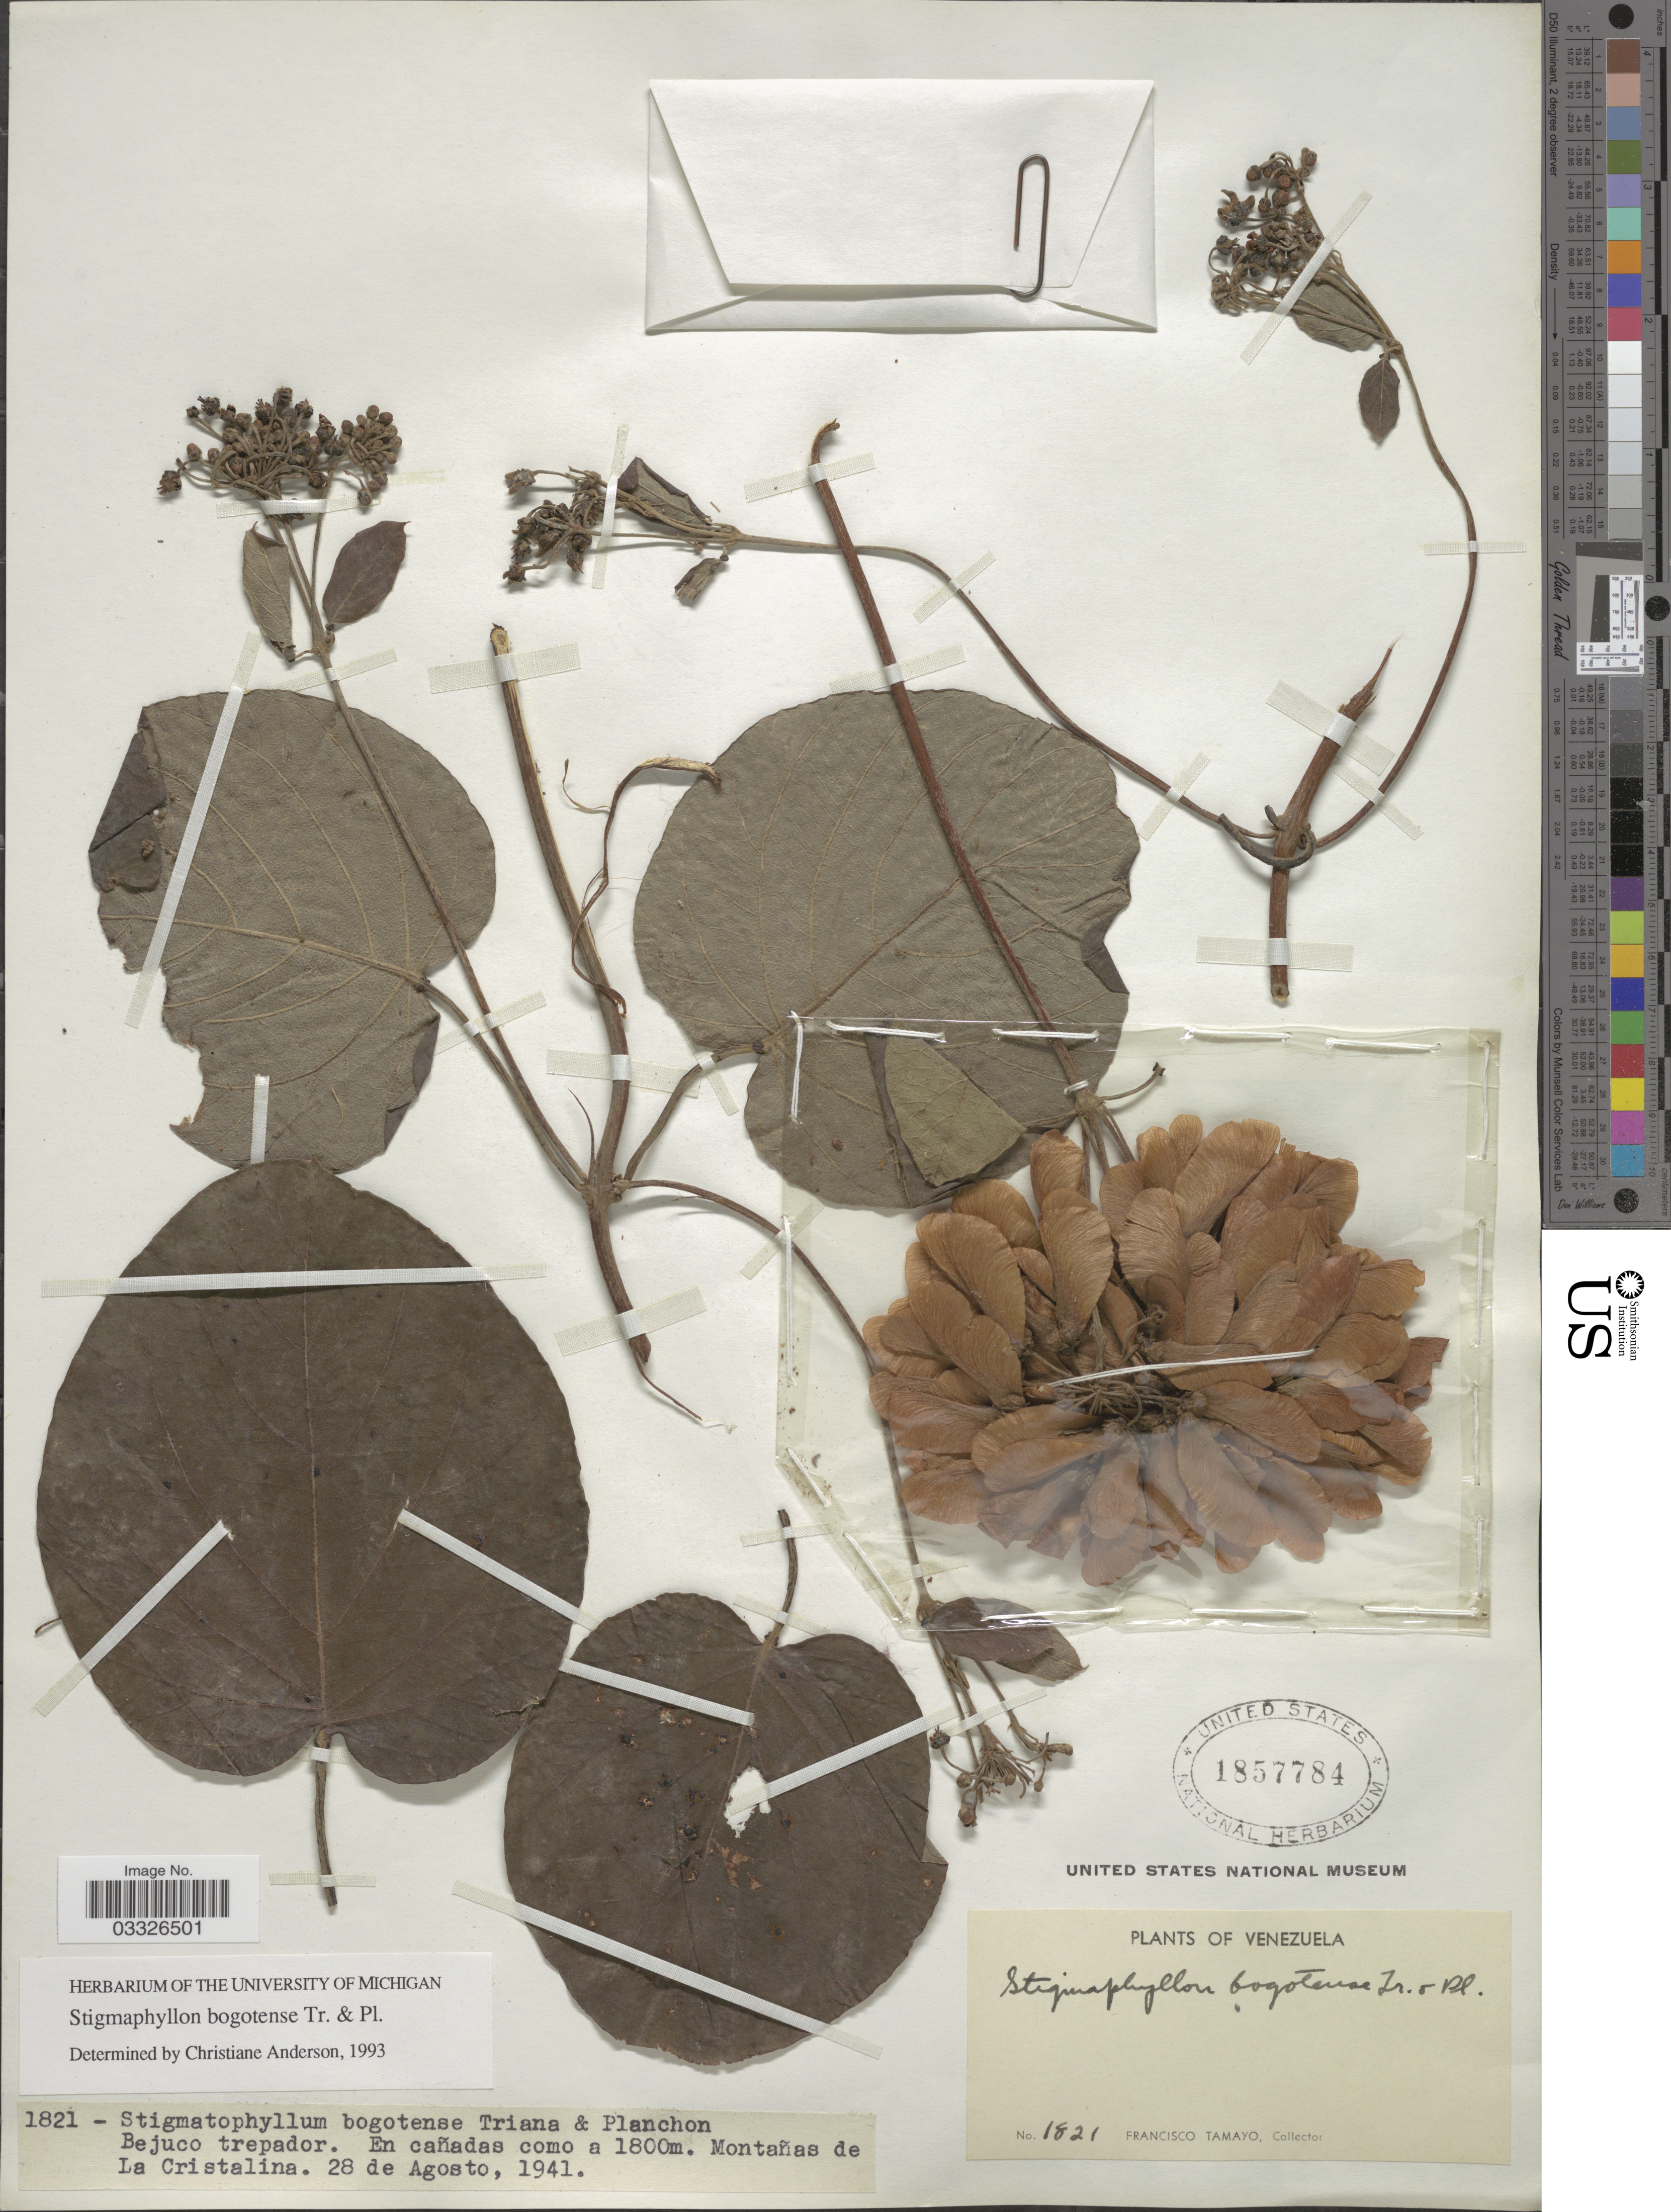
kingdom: Plantae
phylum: Tracheophyta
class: Magnoliopsida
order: Malpighiales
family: Malpighiaceae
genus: Stigmaphyllon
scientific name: Stigmaphyllon bogotense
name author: Triana & Planch.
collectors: F. Tamayo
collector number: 1821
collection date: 1941-08-28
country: Venezuela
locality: Montañas de La Cristalina.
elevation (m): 1800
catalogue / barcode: US 1857784